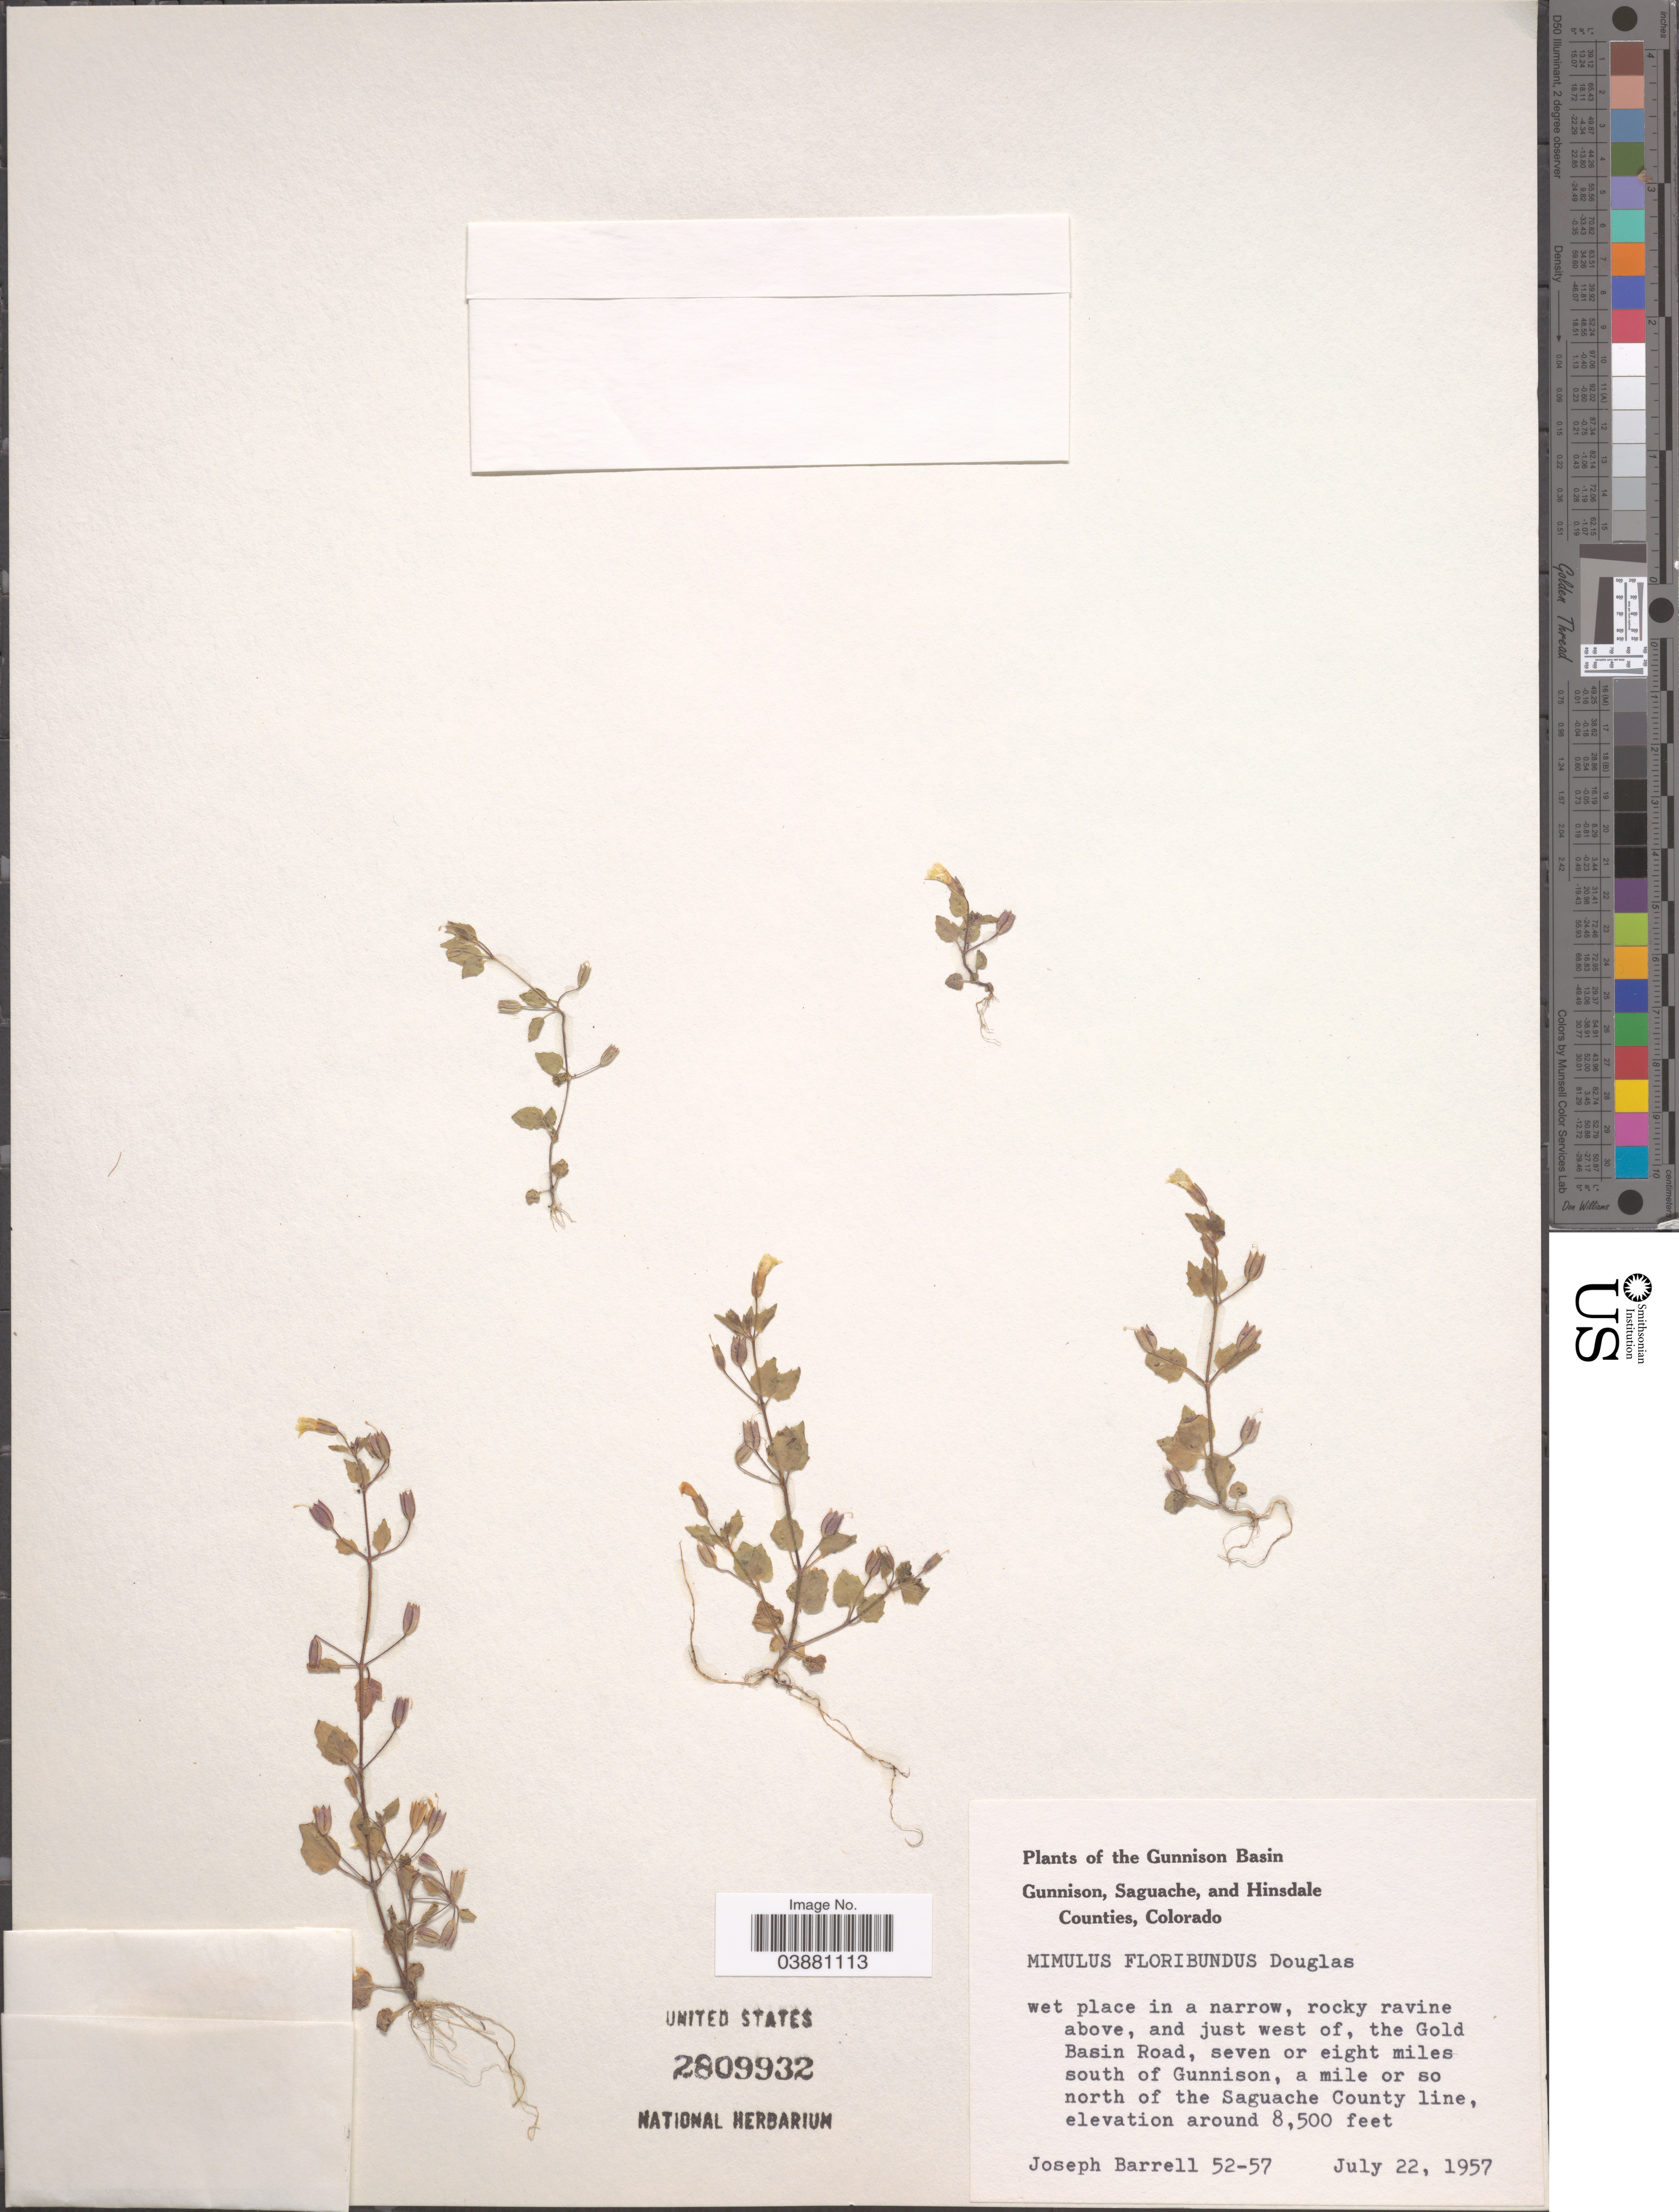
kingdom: Plantae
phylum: Tracheophyta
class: Magnoliopsida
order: Lamiales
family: Phrymaceae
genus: Mimulus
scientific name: Mimulus floribundus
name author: Douglas ex Lindl.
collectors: J. Barrell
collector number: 52-57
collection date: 1957-07-22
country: United States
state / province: Colorado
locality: The Gunnison Basin. Rocky ravine above, and just west of, the Gold Basin Road, seven or eight miles south of Gunnison, a mile or so north of the Saguache County line.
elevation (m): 2591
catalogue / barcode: US 2809932